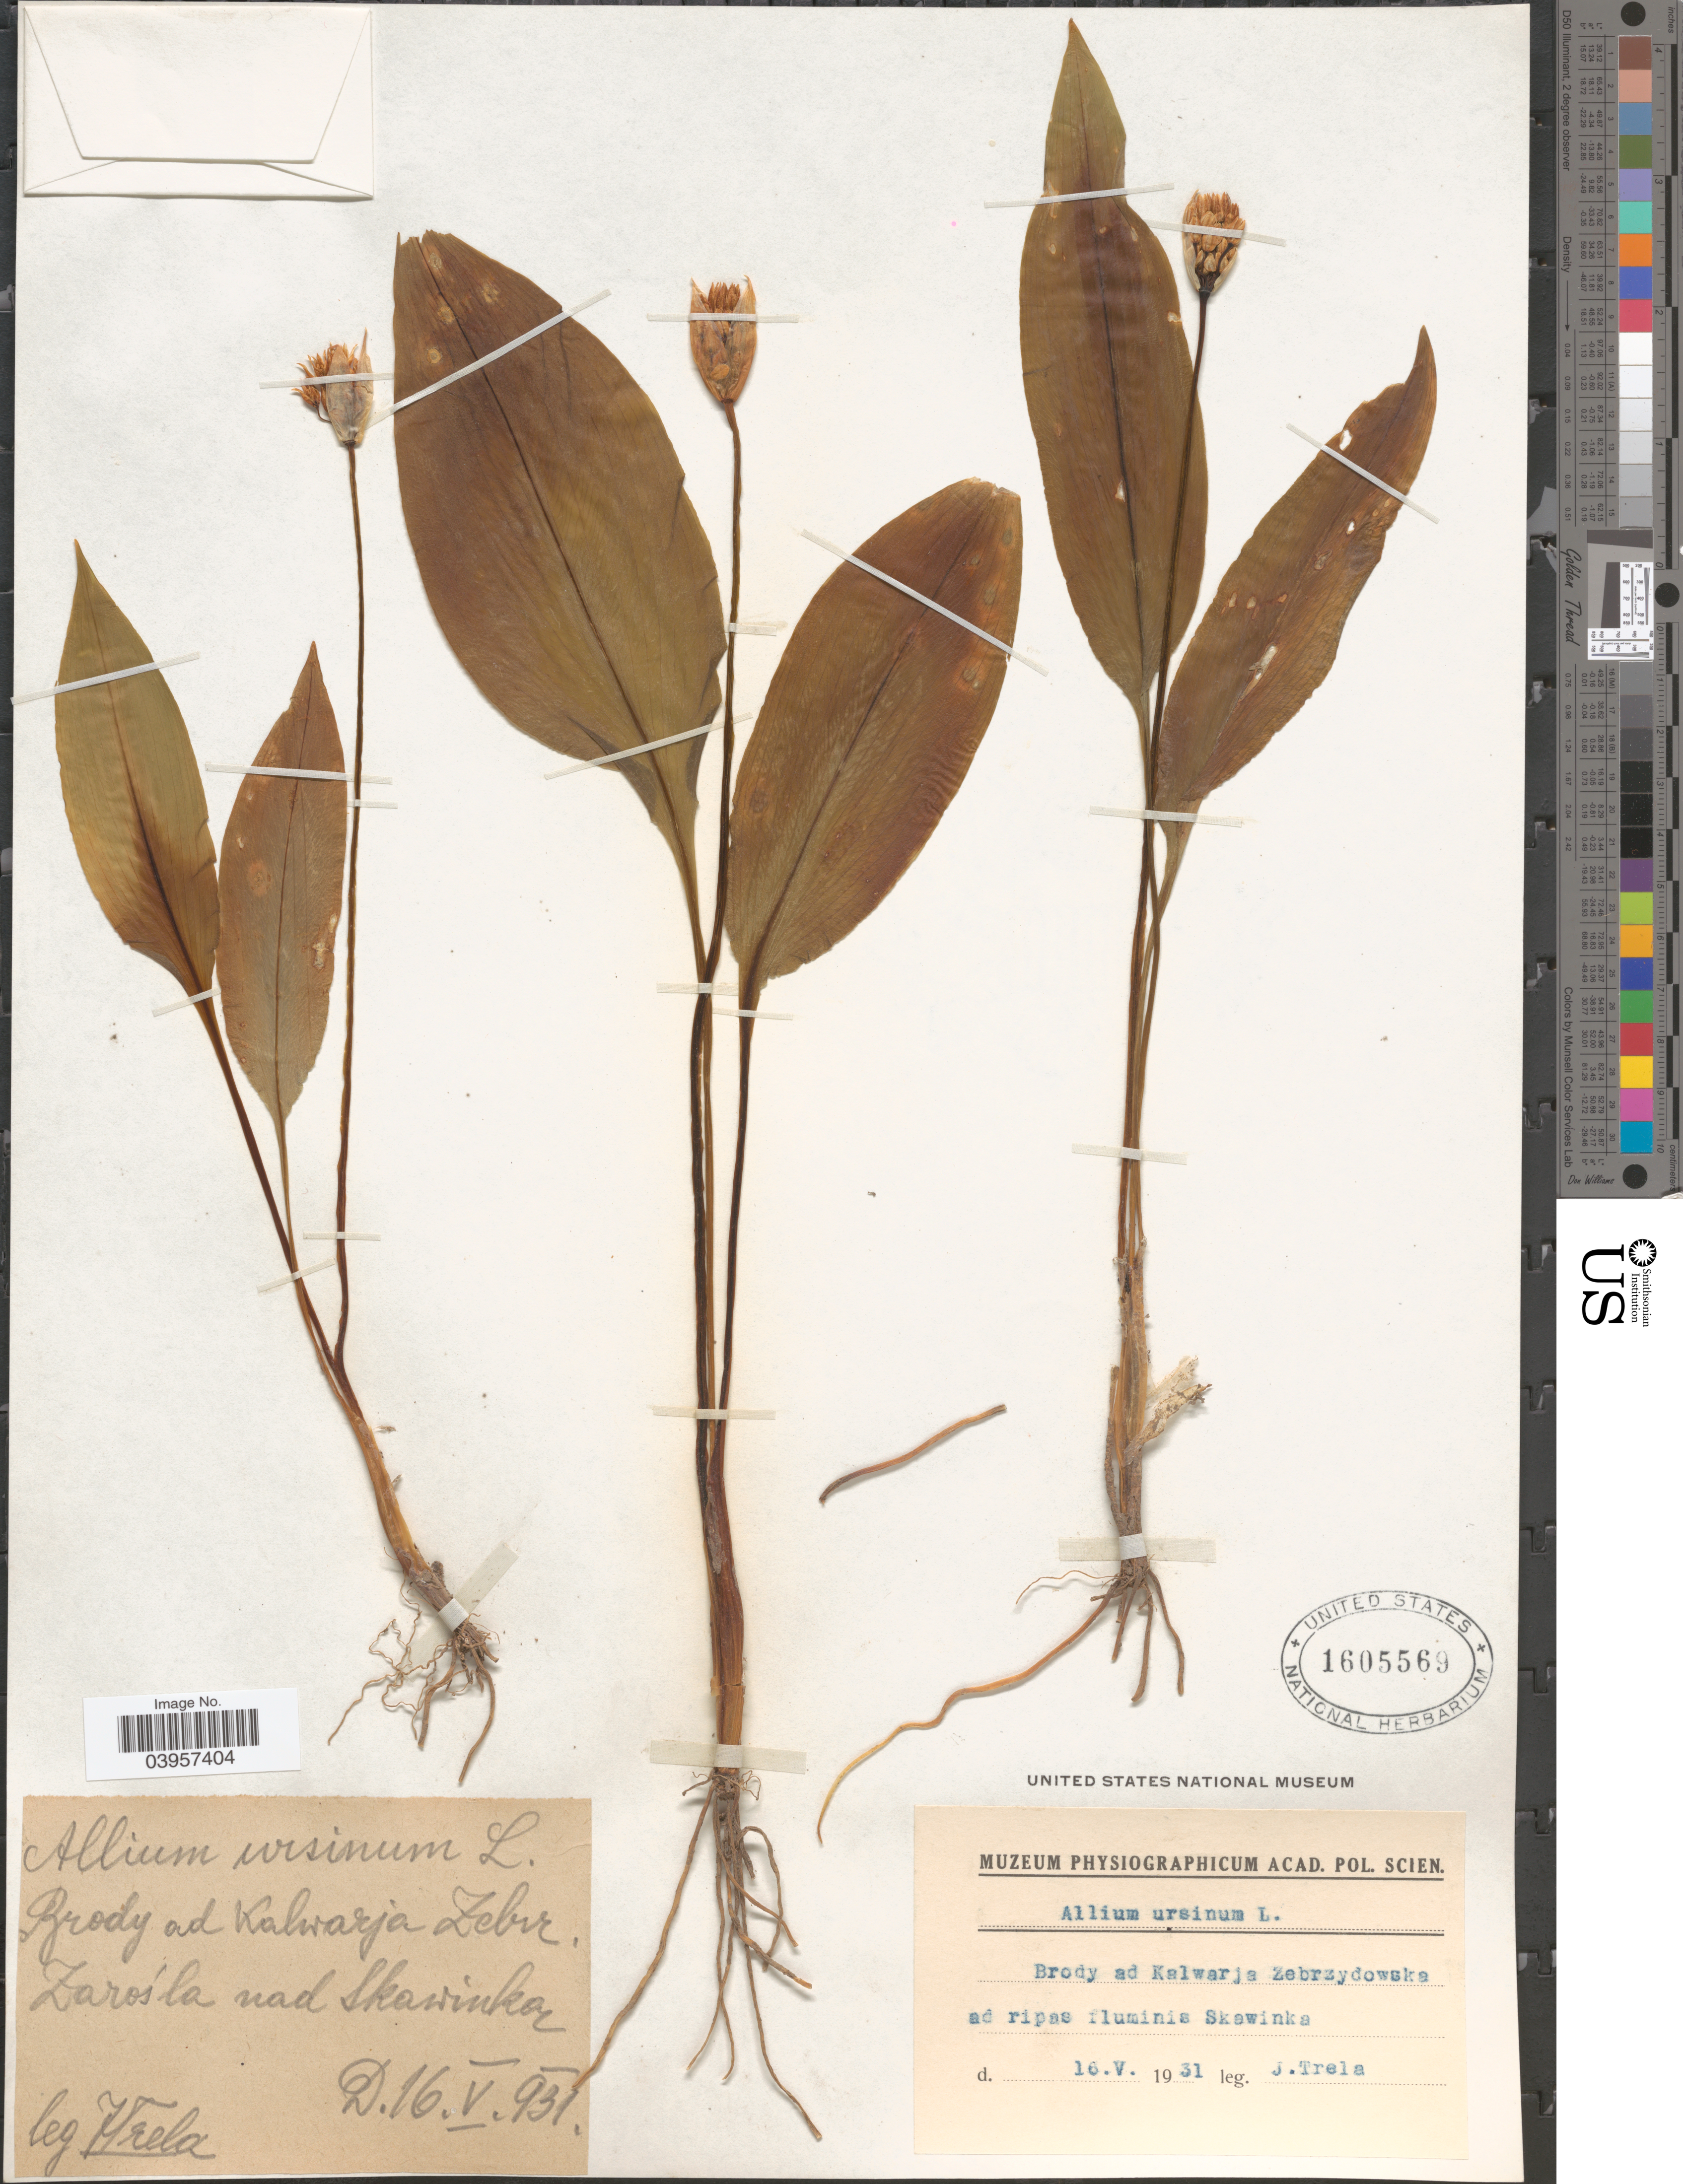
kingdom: Plantae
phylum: Tracheophyta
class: Liliopsida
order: Asparagales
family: Amaryllidaceae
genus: Allium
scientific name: Allium ursinum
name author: L.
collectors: J. Trela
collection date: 1931-05-16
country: Poland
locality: Brody ad Kalwarja Zebrzydowske ad ripas fluminis Skawinka. Zarósla nad Skawinka.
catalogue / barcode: US 1605569